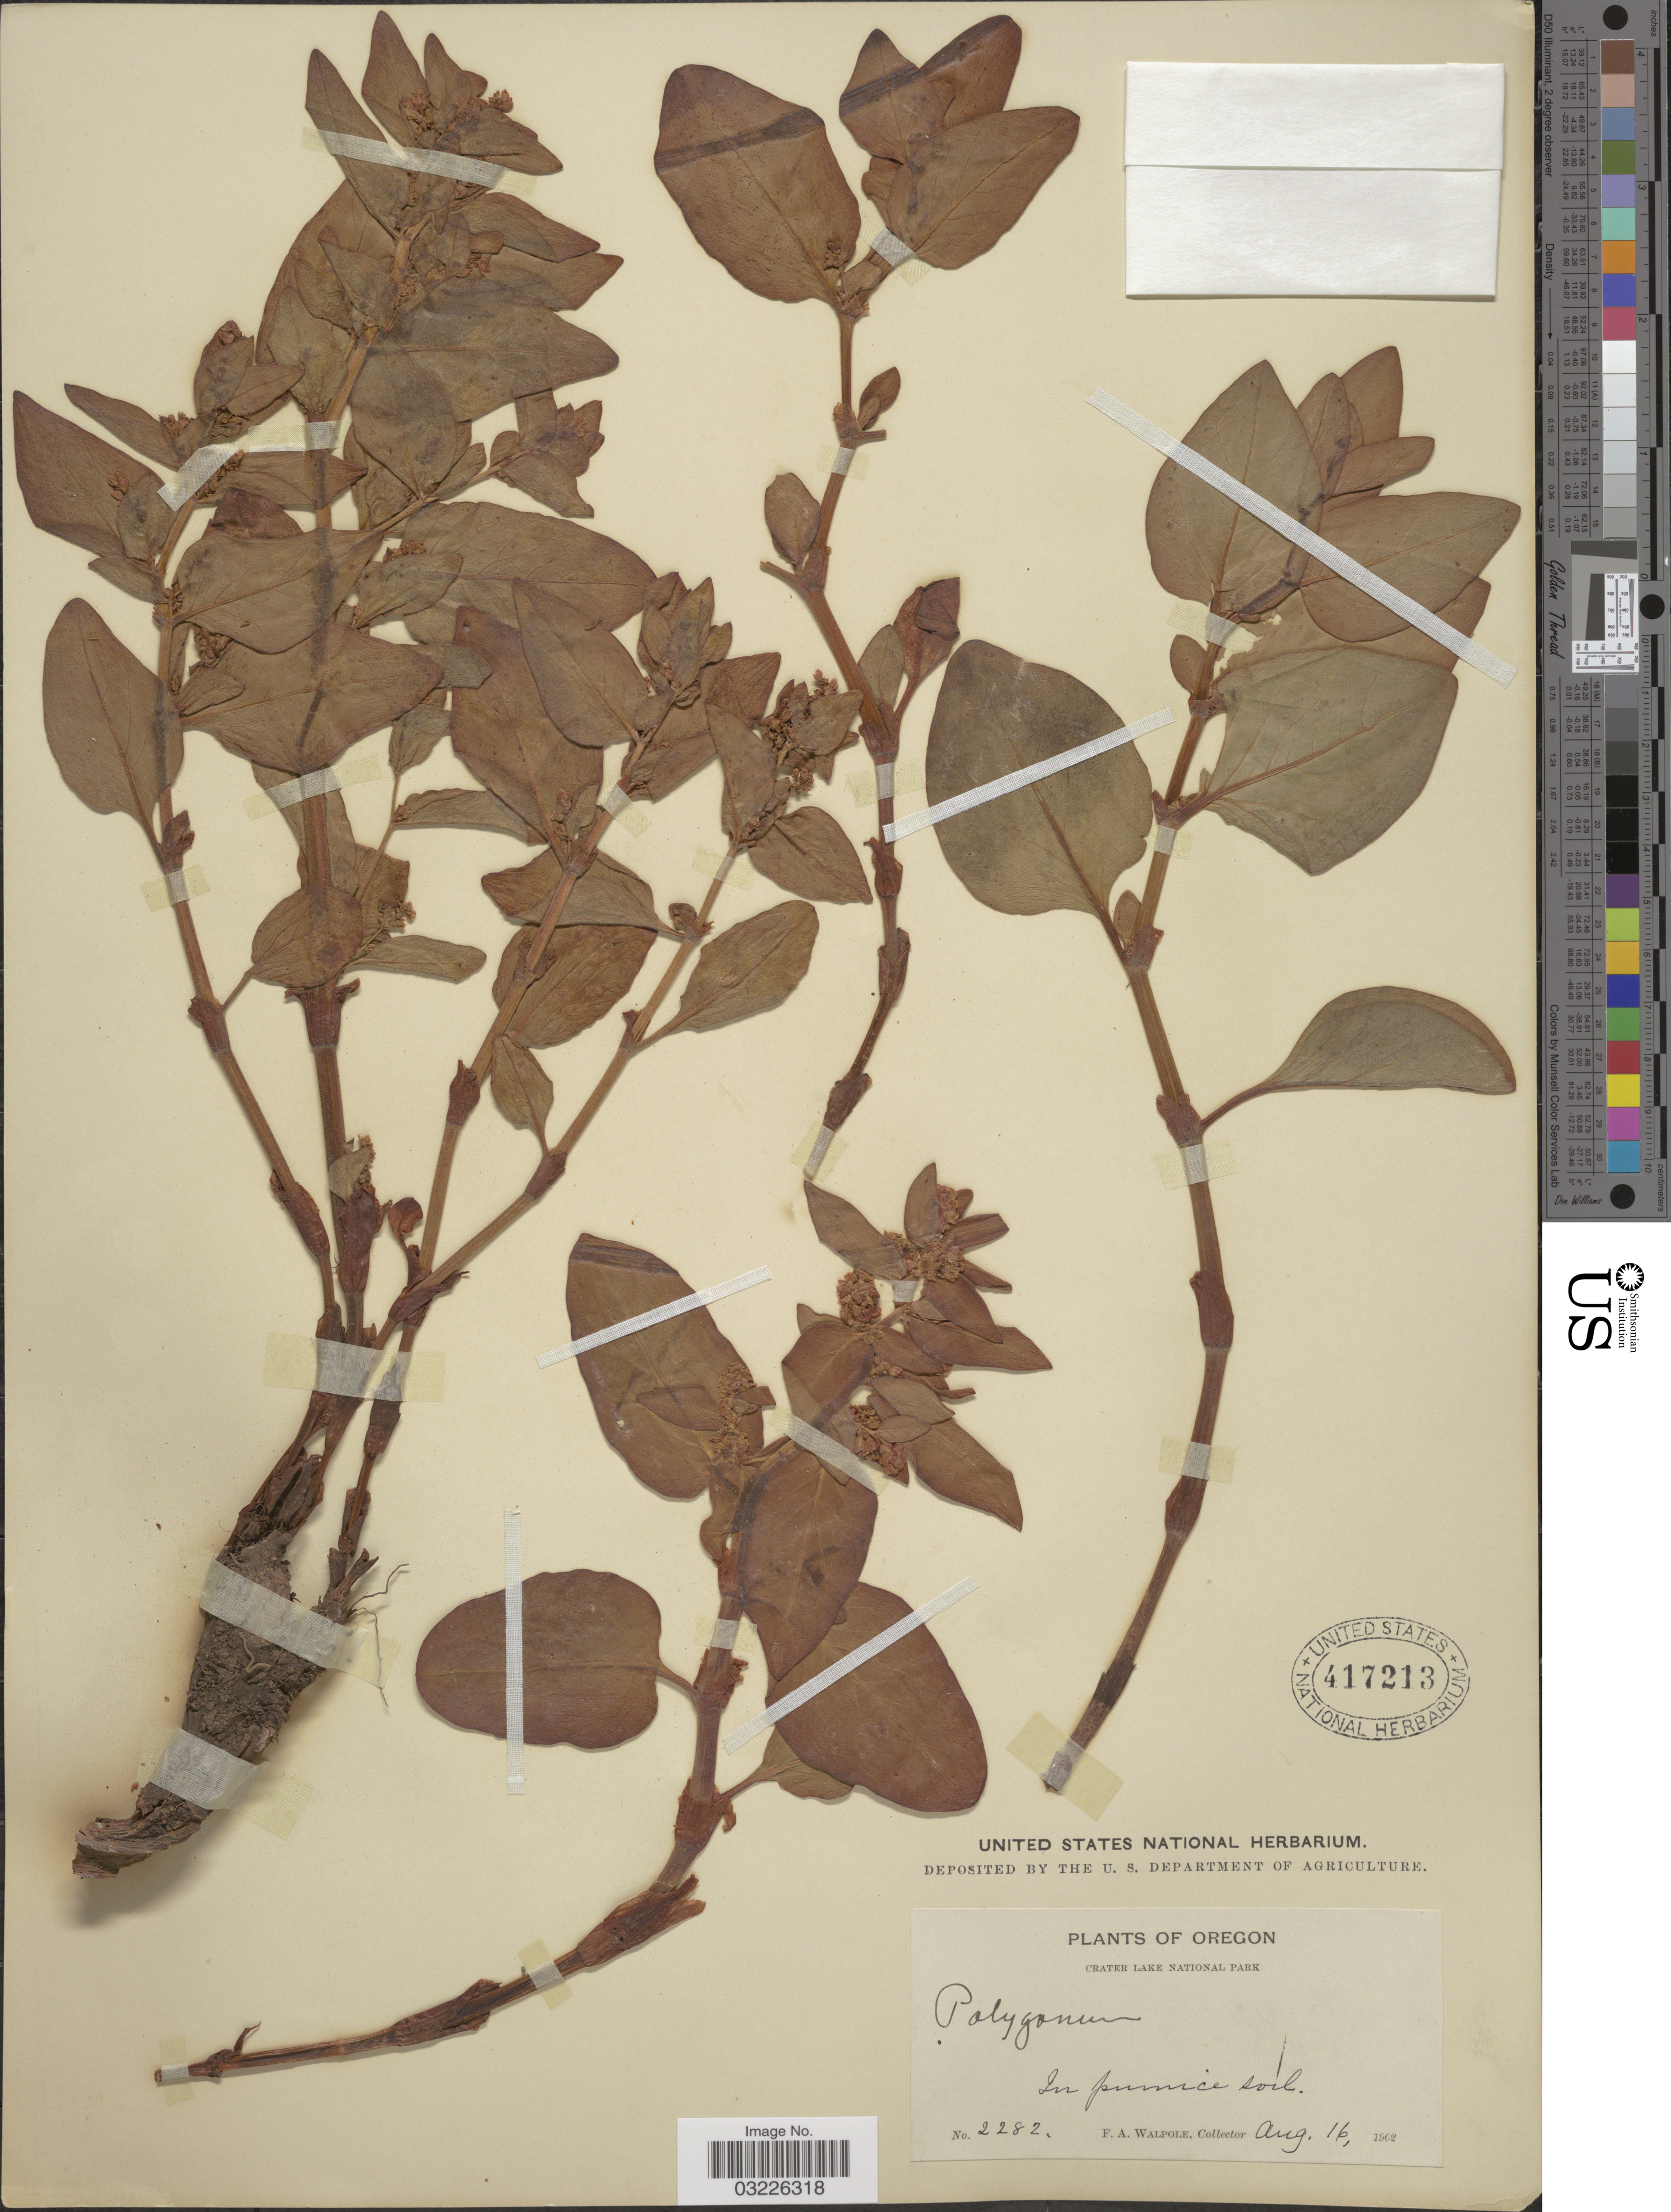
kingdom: Plantae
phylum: Tracheophyta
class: Magnoliopsida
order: Caryophyllales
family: Polygonaceae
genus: Koenigia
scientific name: Koenigia davisiae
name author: (W.H. Brewer ex A. Gray) T.M. Schust. & Reveal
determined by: Strong, Mark T., (BOT), Smithsonian Institution - National Museum of Natural History (UNITED STATES)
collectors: F. Walpole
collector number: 2282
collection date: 1962-08-16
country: United States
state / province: Oregon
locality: Crater Lake National Park.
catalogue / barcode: US 417213